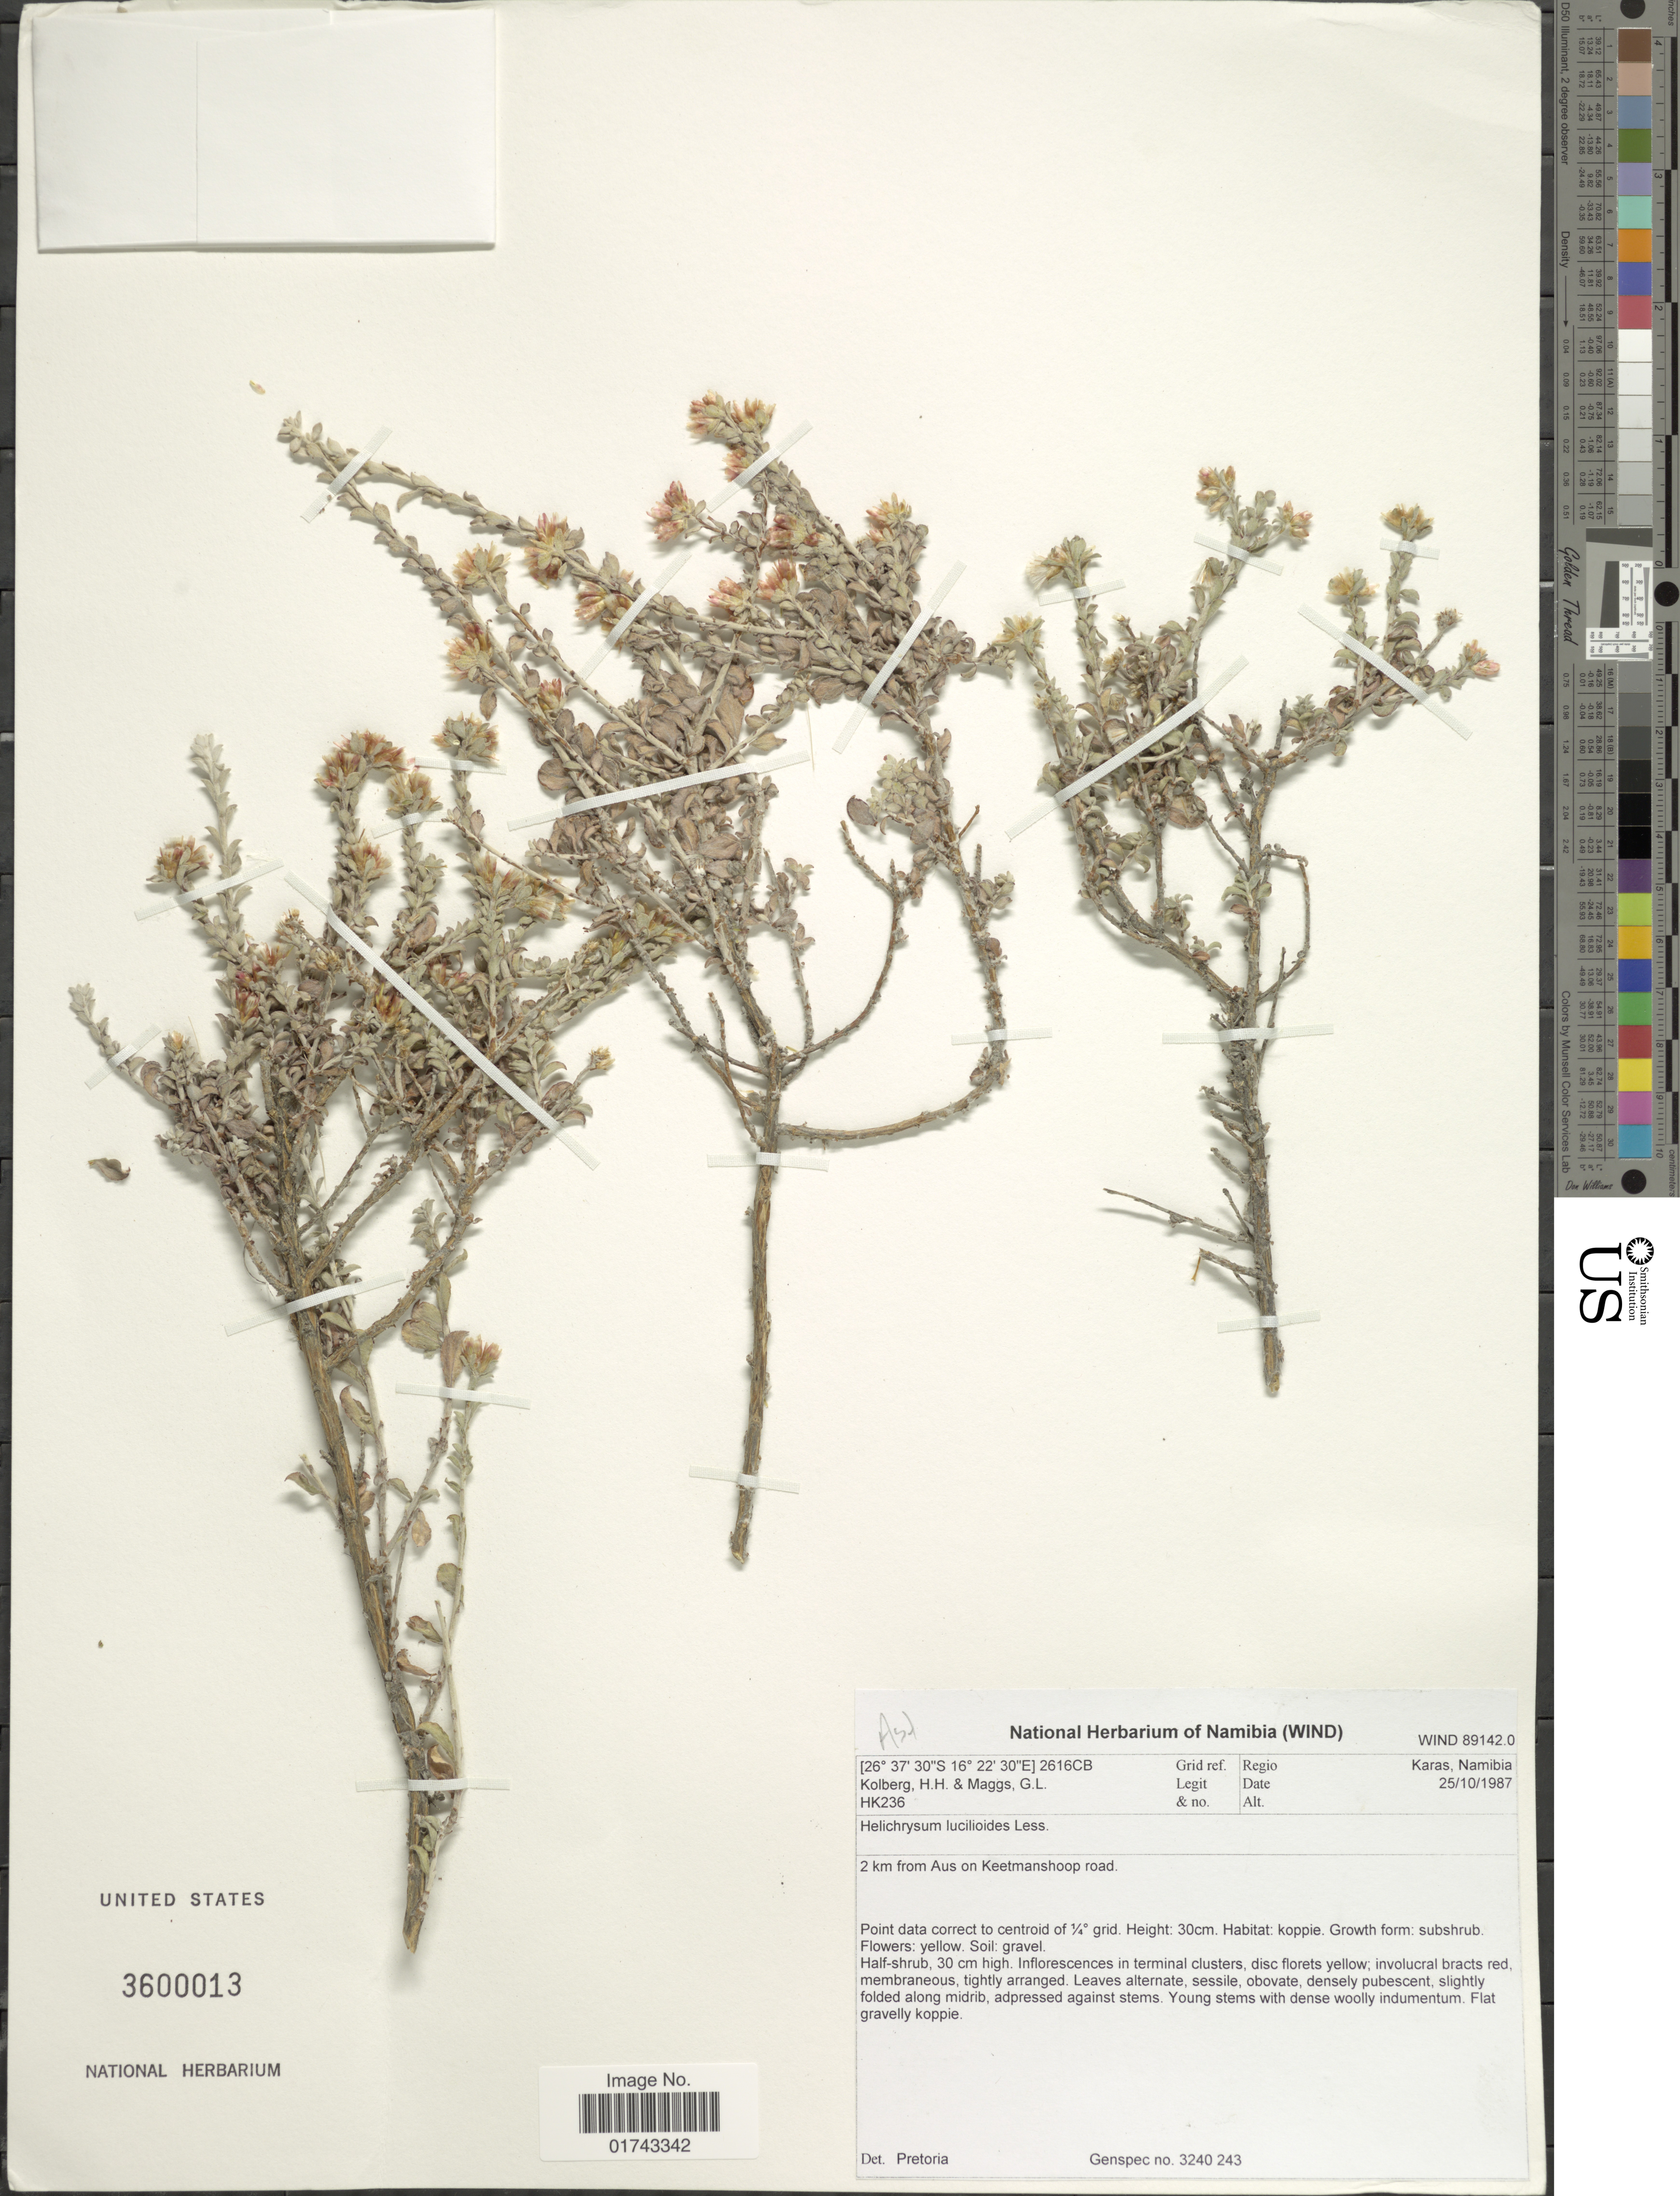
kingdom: Plantae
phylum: Tracheophyta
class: Magnoliopsida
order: Asterales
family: Asteraceae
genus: Helichrysum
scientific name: Helichrysum lucilioides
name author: Less.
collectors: H. H. Kolberg & G. Maggs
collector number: HK236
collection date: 1987-10-25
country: Namibia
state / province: Karas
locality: Regio Karas, Namibia, Grid ref. 2616CB, 2 km from Aus on Keetmanshoop road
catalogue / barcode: US 3600013